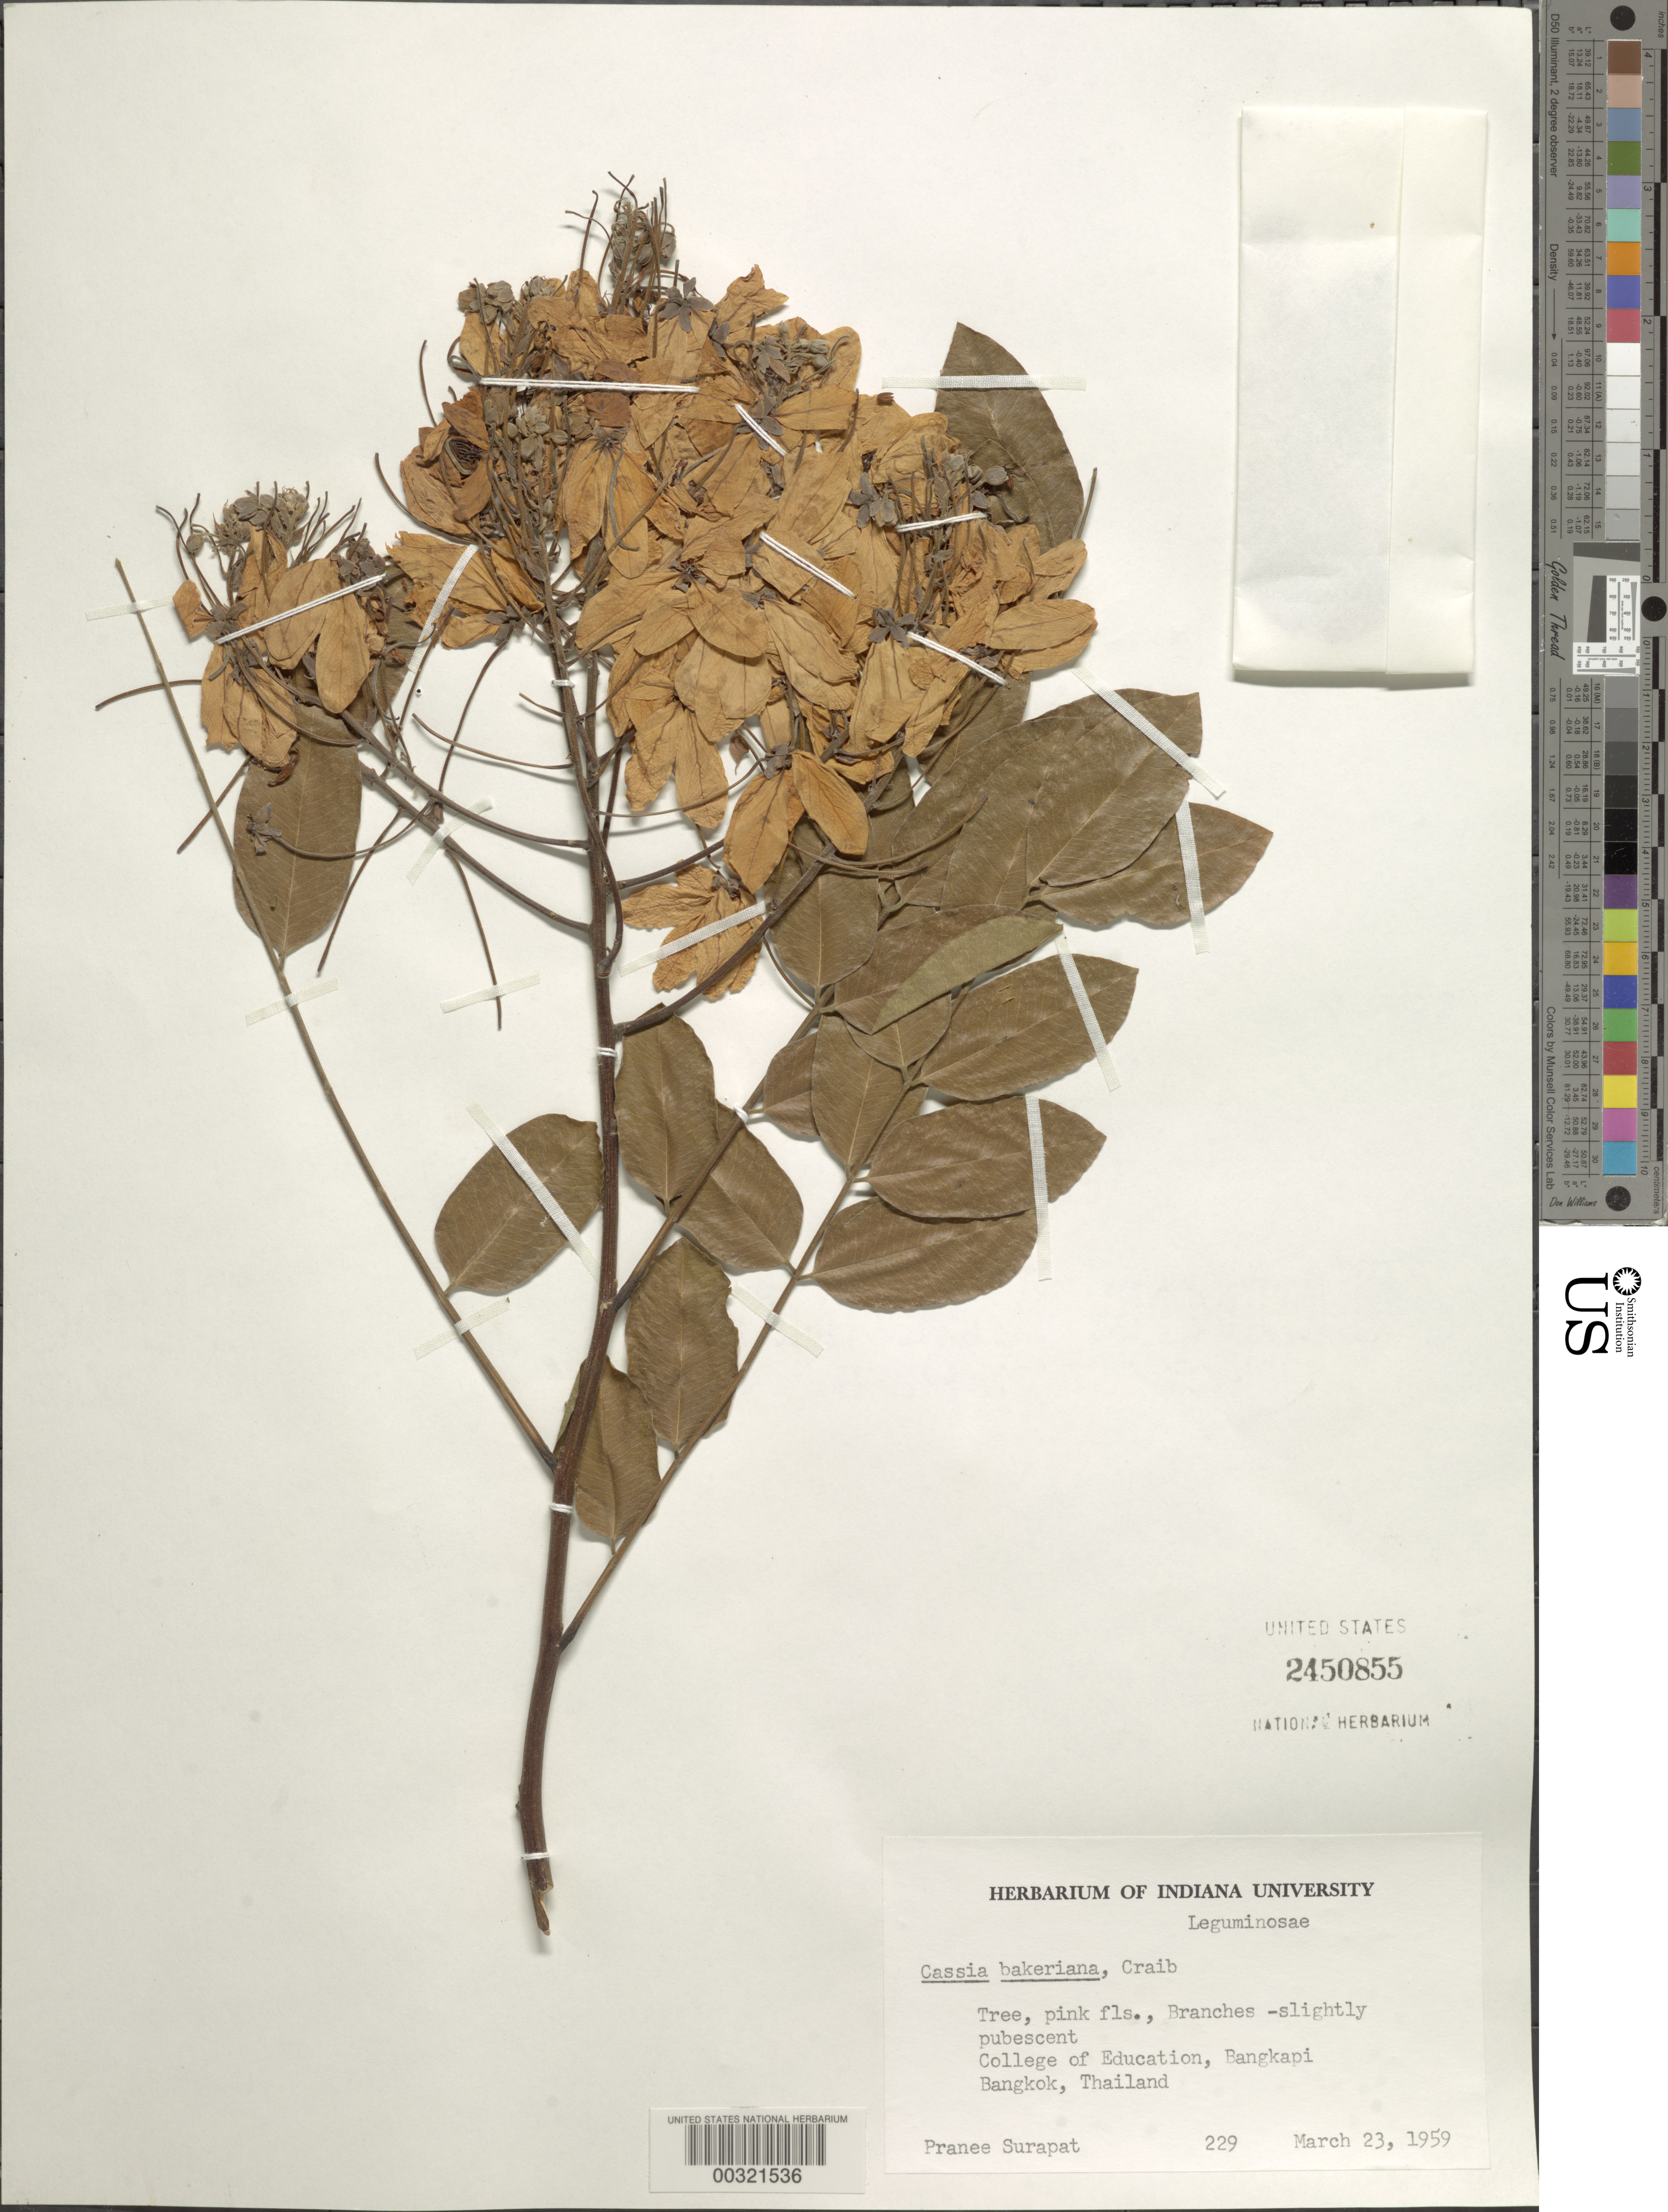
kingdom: Plantae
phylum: Tracheophyta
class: Magnoliopsida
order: Fabales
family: Fabaceae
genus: Cassia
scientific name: Cassia bakeriana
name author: Craib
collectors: P. Surapat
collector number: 229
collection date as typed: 23 Mar 1959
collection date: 1959-03-23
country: Thailand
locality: College education, bangkapi bangkok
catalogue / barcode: US 2450855